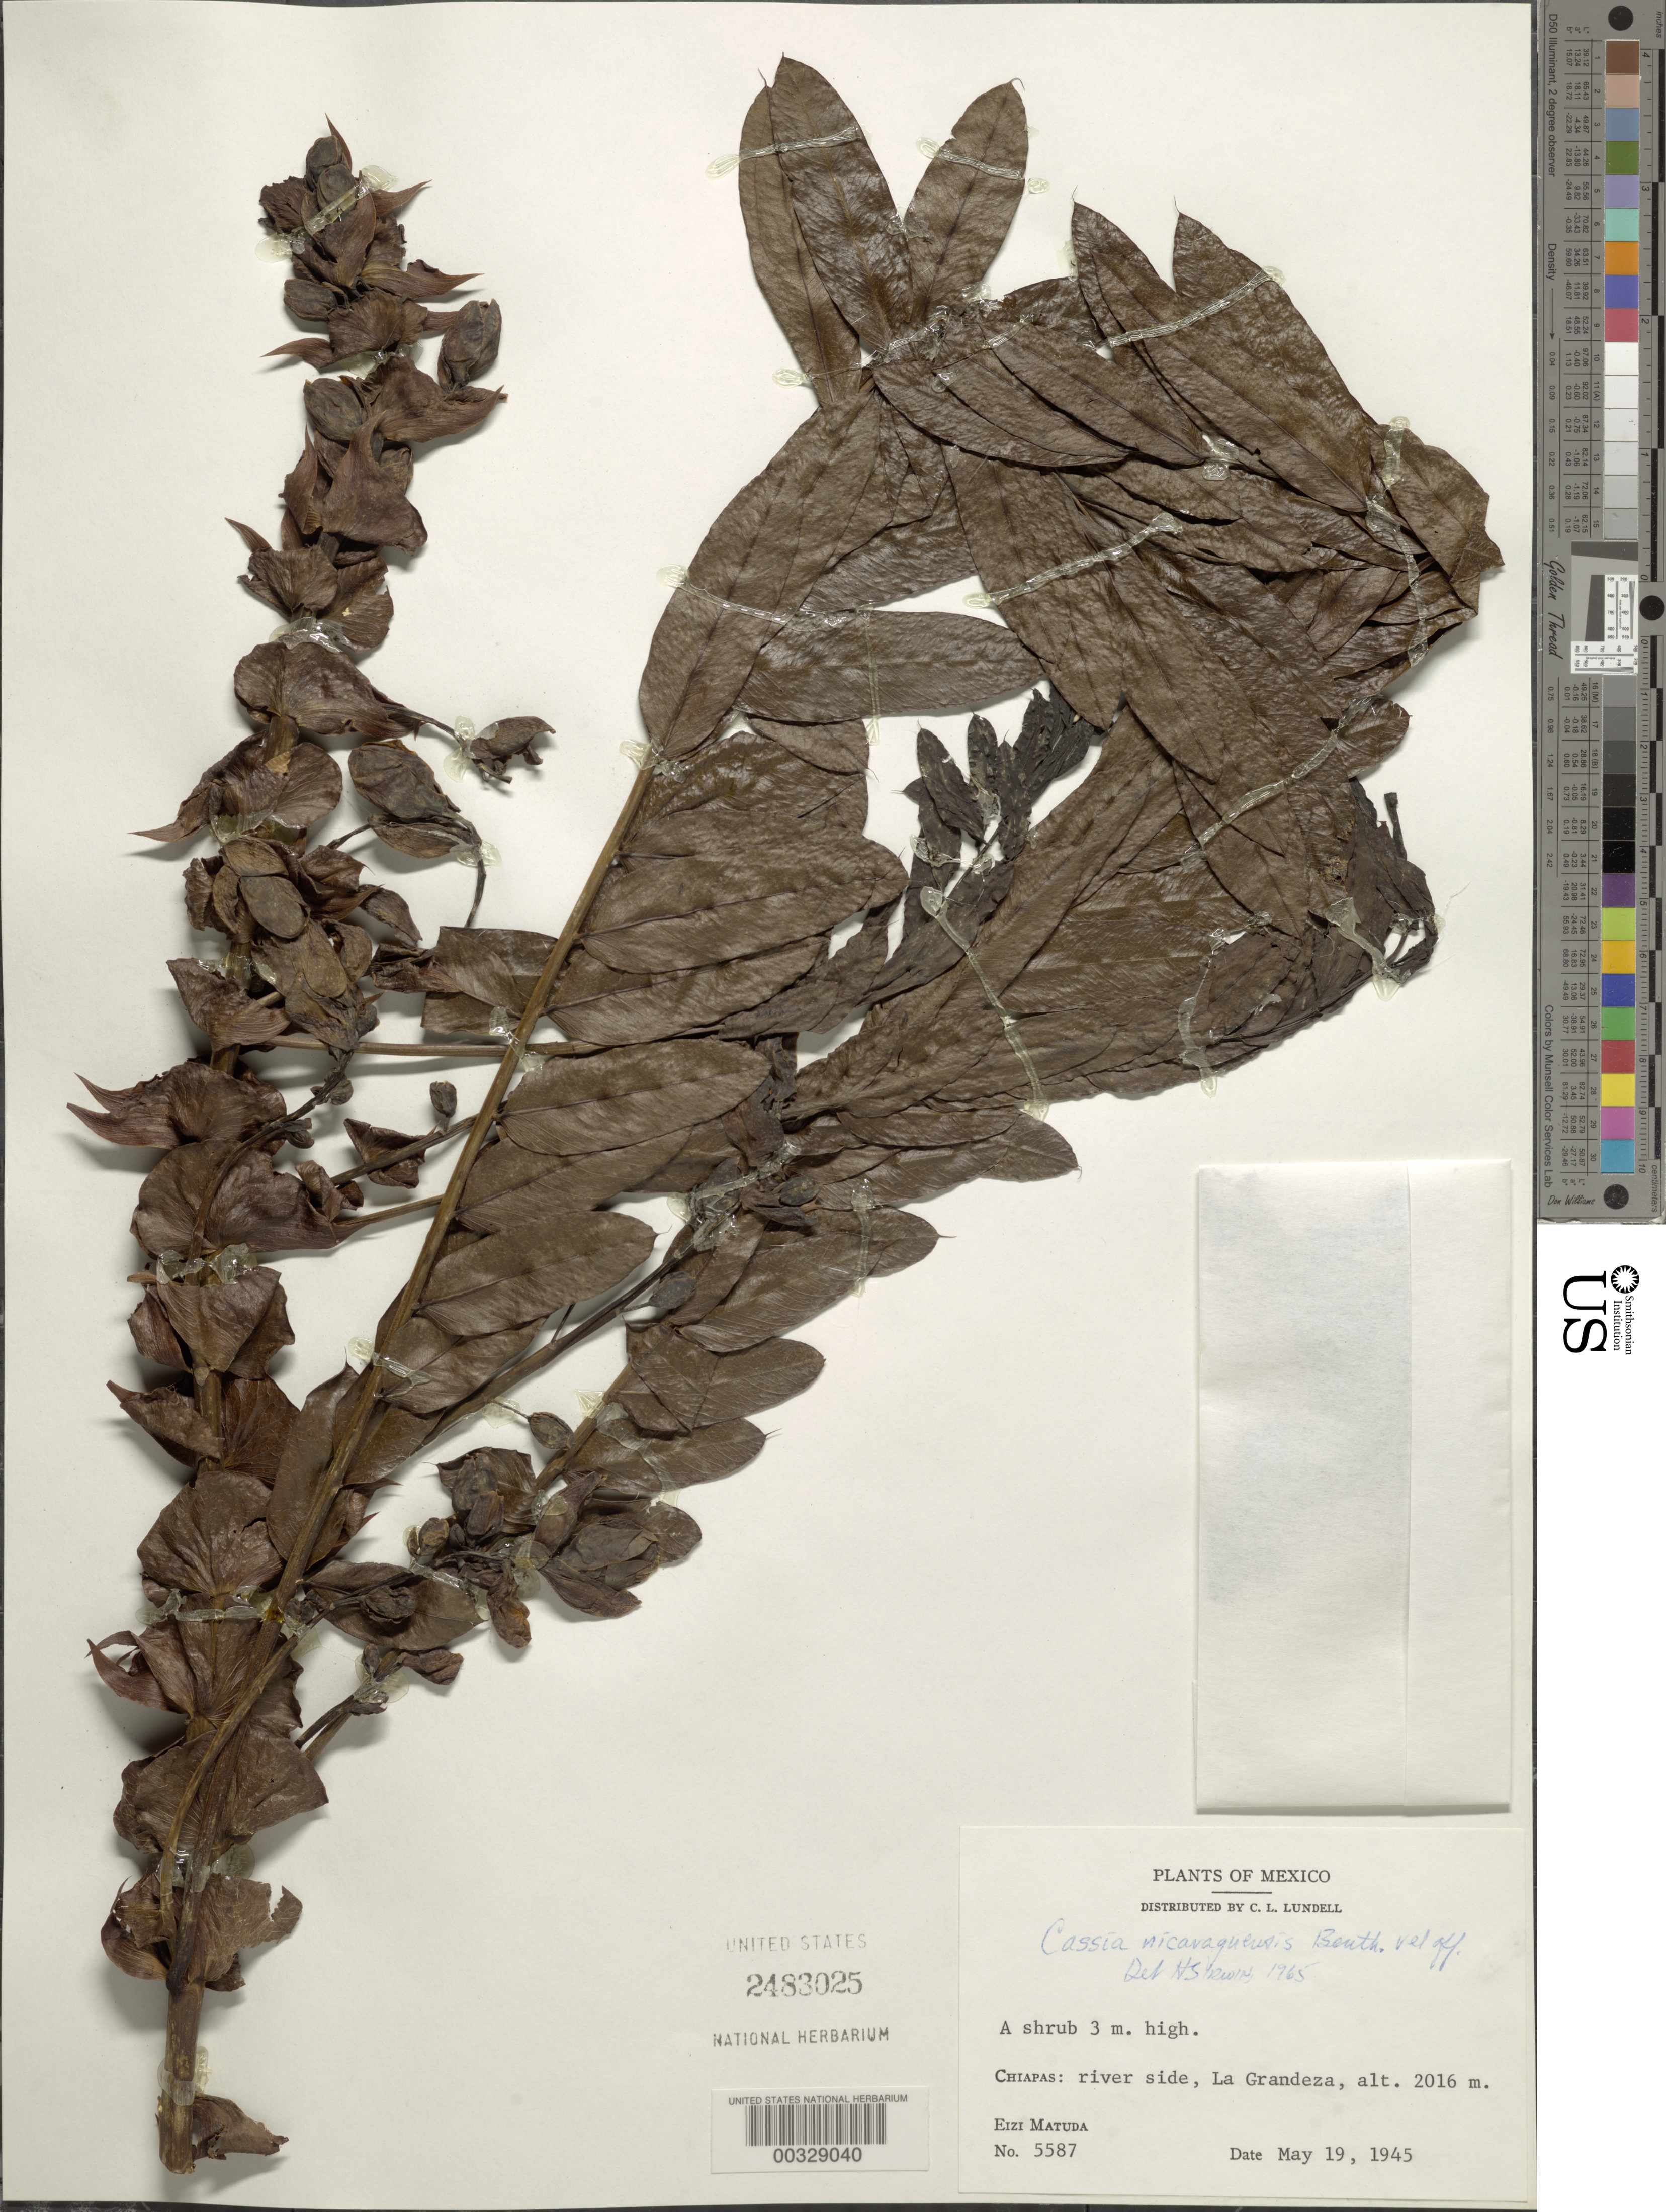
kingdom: Plantae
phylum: Tracheophyta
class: Magnoliopsida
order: Fabales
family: Fabaceae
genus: Senna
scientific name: Senna nicaraguensis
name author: (Benth.) H.S. Irwin & Barneby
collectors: F. Miranda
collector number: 5587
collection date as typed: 19 May 1945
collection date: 1945-05-19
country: Mexico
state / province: Chiapas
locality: River side, La Grandeza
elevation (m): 2016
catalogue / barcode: US 2483025